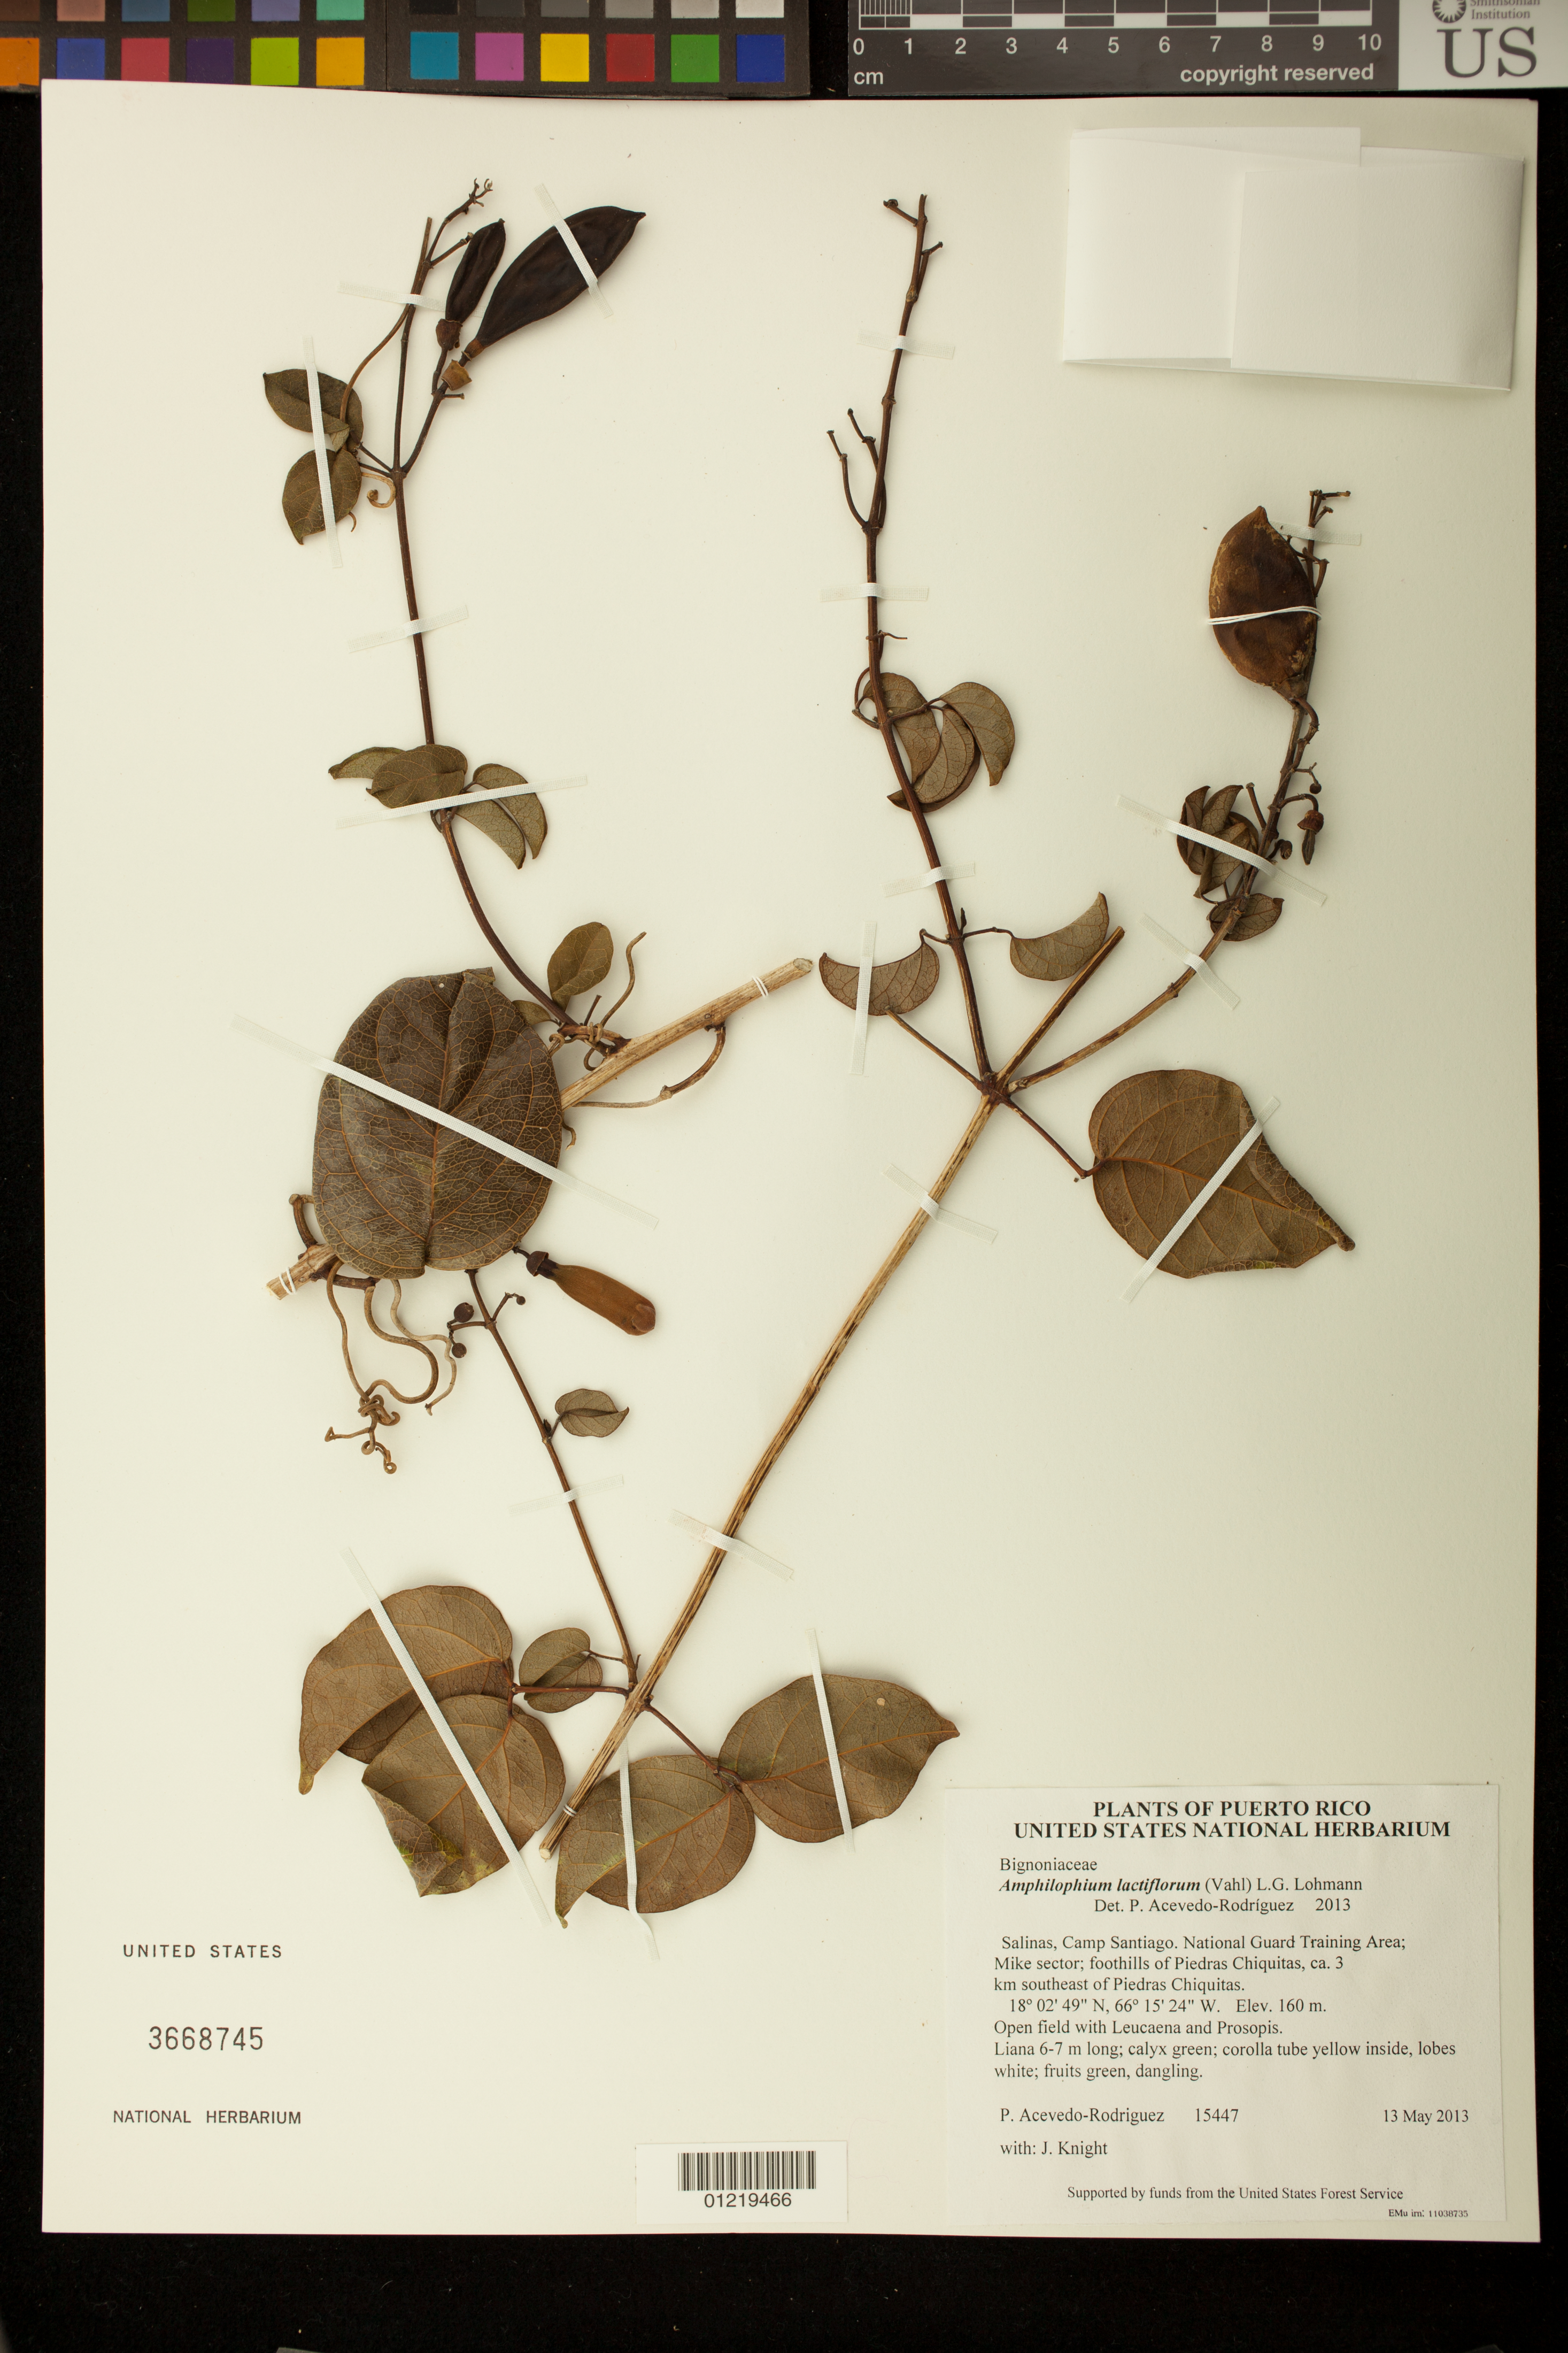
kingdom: Plantae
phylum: Tracheophyta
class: Magnoliopsida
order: Lamiales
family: Bignoniaceae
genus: Amphilophium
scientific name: Amphilophium lactiflorum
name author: (Vahl) L.G. Lohmann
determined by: Acevedo-Rodríguez, P., (BOT), Smithsonian Institution - National Museum of Natural History (UNITED STATES)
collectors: P. Acevedo-Rodr. & J. Knight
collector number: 15447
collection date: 2013-05-13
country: Puerto Rico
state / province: Salinas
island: Puerto Rico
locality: Camp Santiago. National Guard Training Area; Mike sector; foothills of Piedras Chiquitas, ca. 3 km southeast of Piedras Chiquitas.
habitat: Open field with Leucaena and Prosopis.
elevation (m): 160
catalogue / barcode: US 3668745